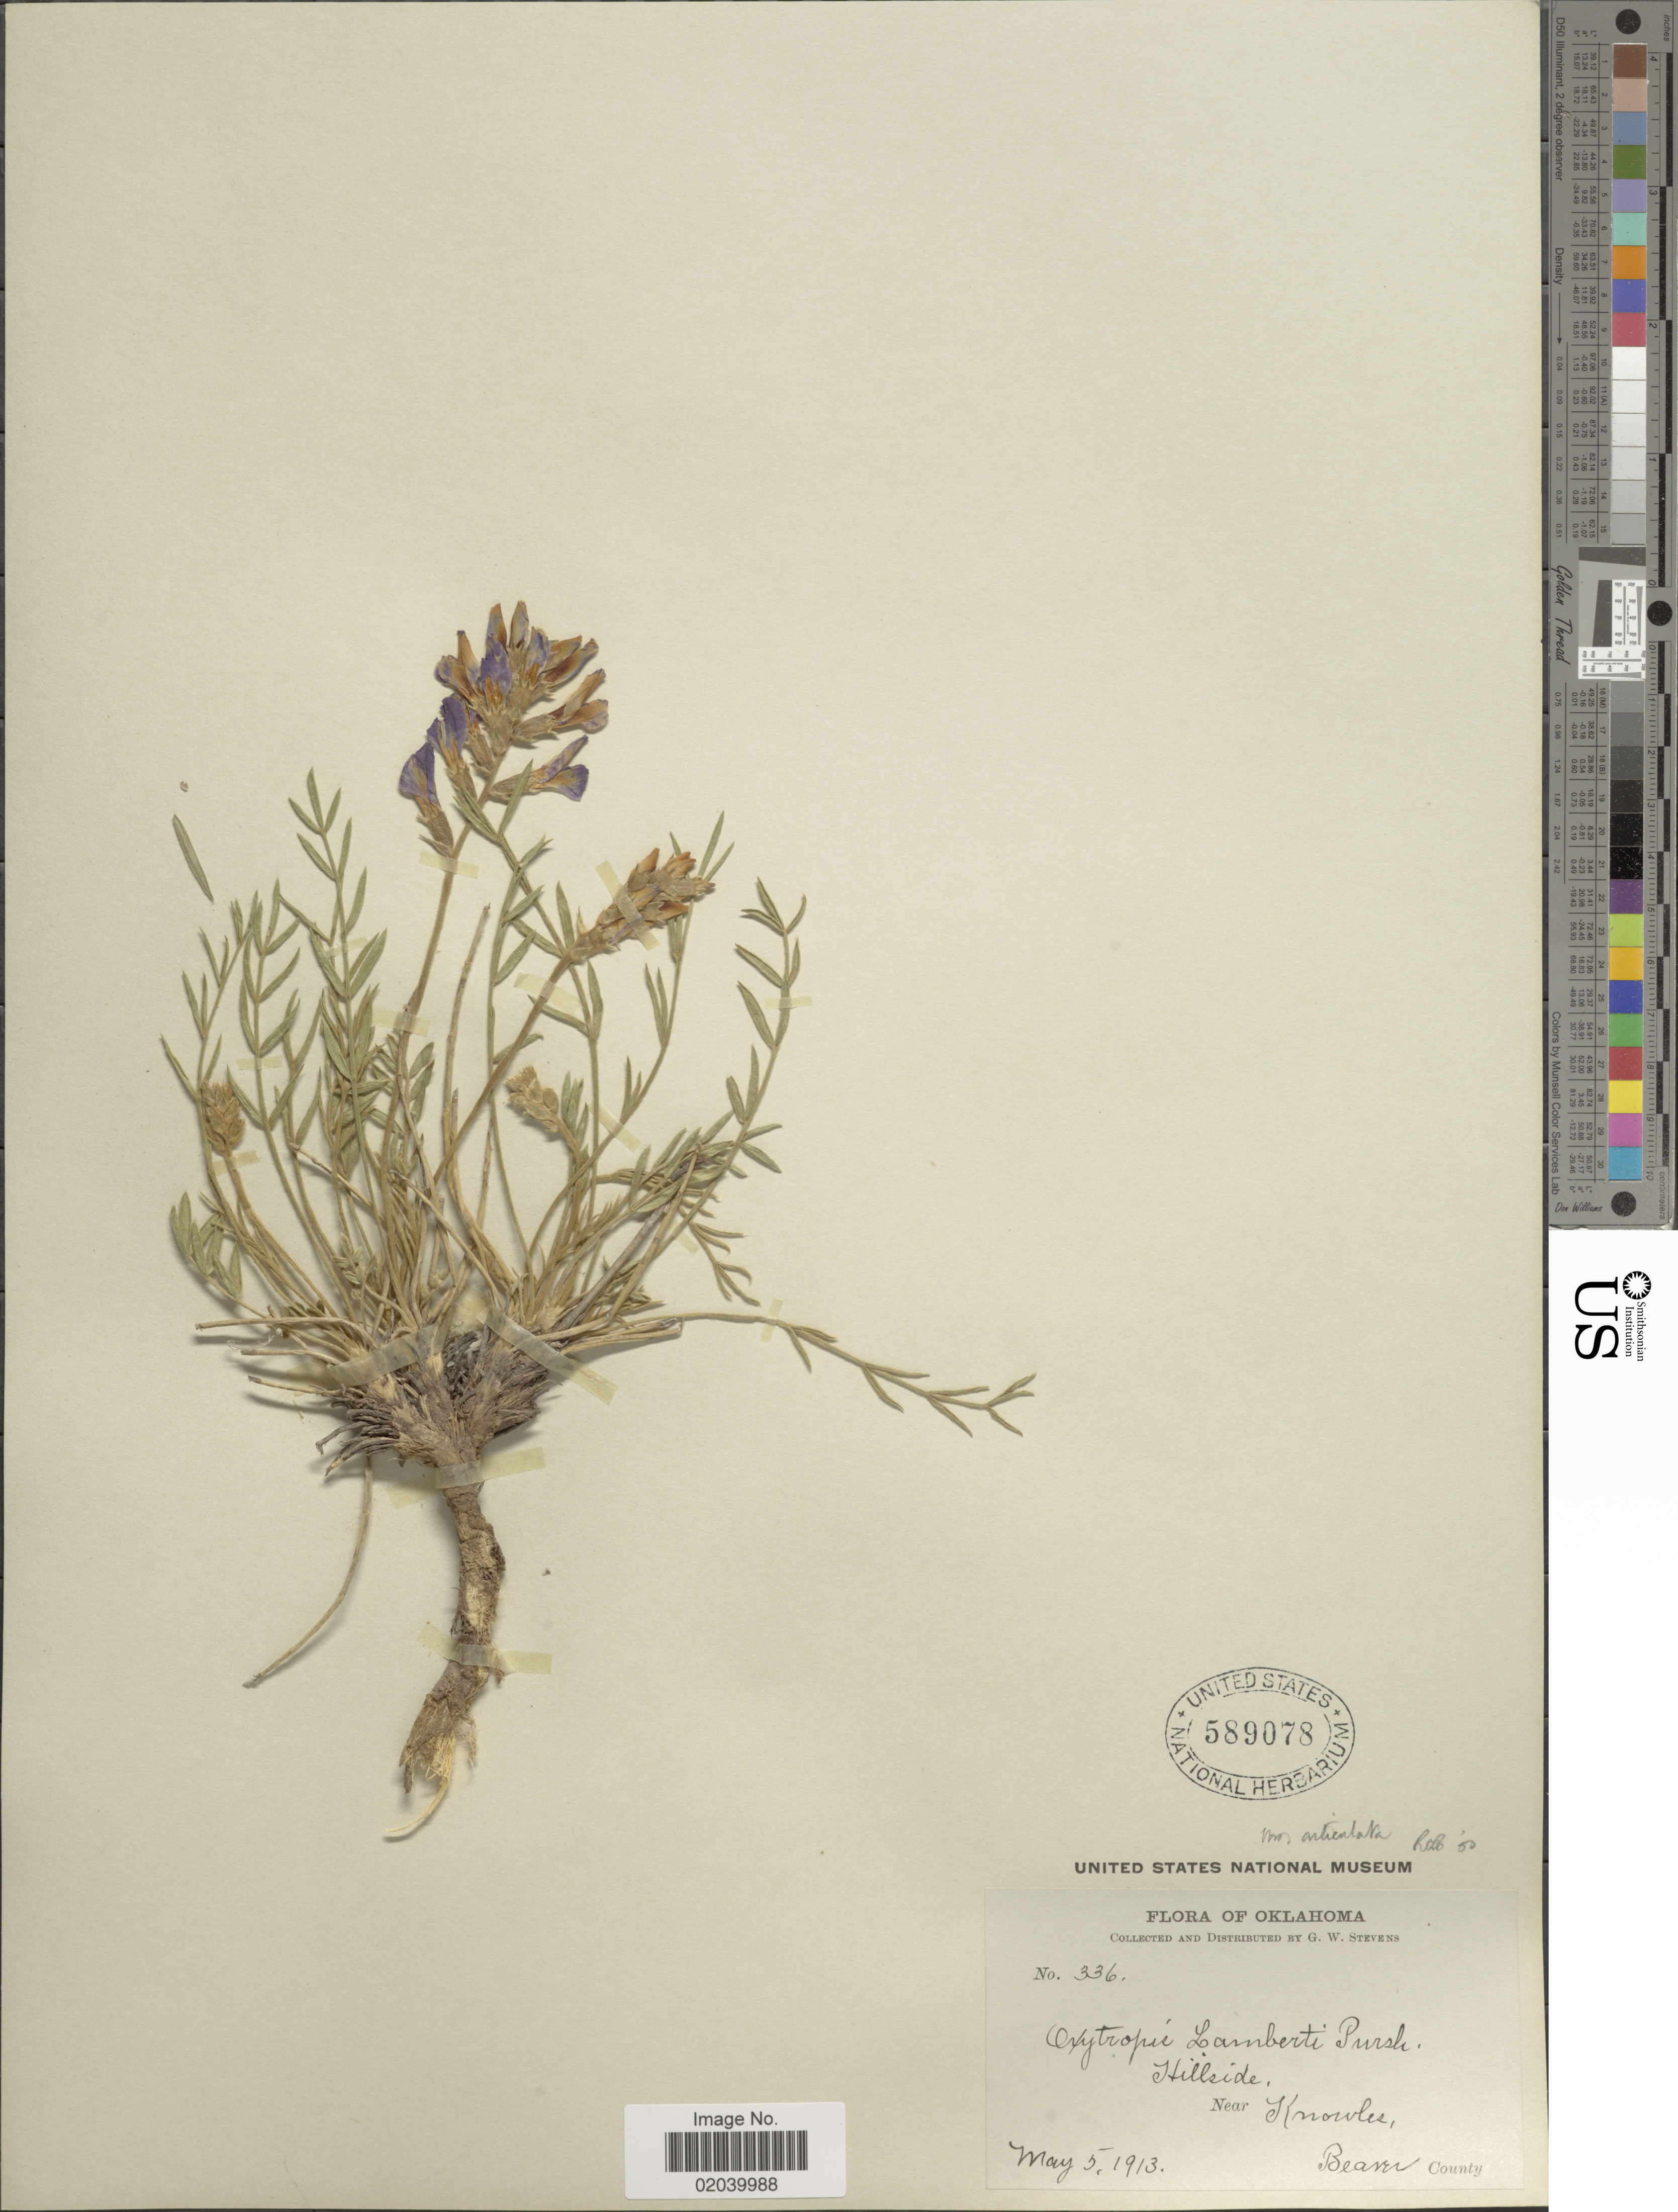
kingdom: Plantae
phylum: Tracheophyta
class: Magnoliopsida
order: Fabales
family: Fabaceae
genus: Oxytropis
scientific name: Oxytropis lambertii var. articulata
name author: (Greene) Barneby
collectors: G. W. Stevens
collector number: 336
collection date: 1913-05-05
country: United States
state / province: Oklahoma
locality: Near Knowles, Beaver County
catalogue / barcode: US 589078